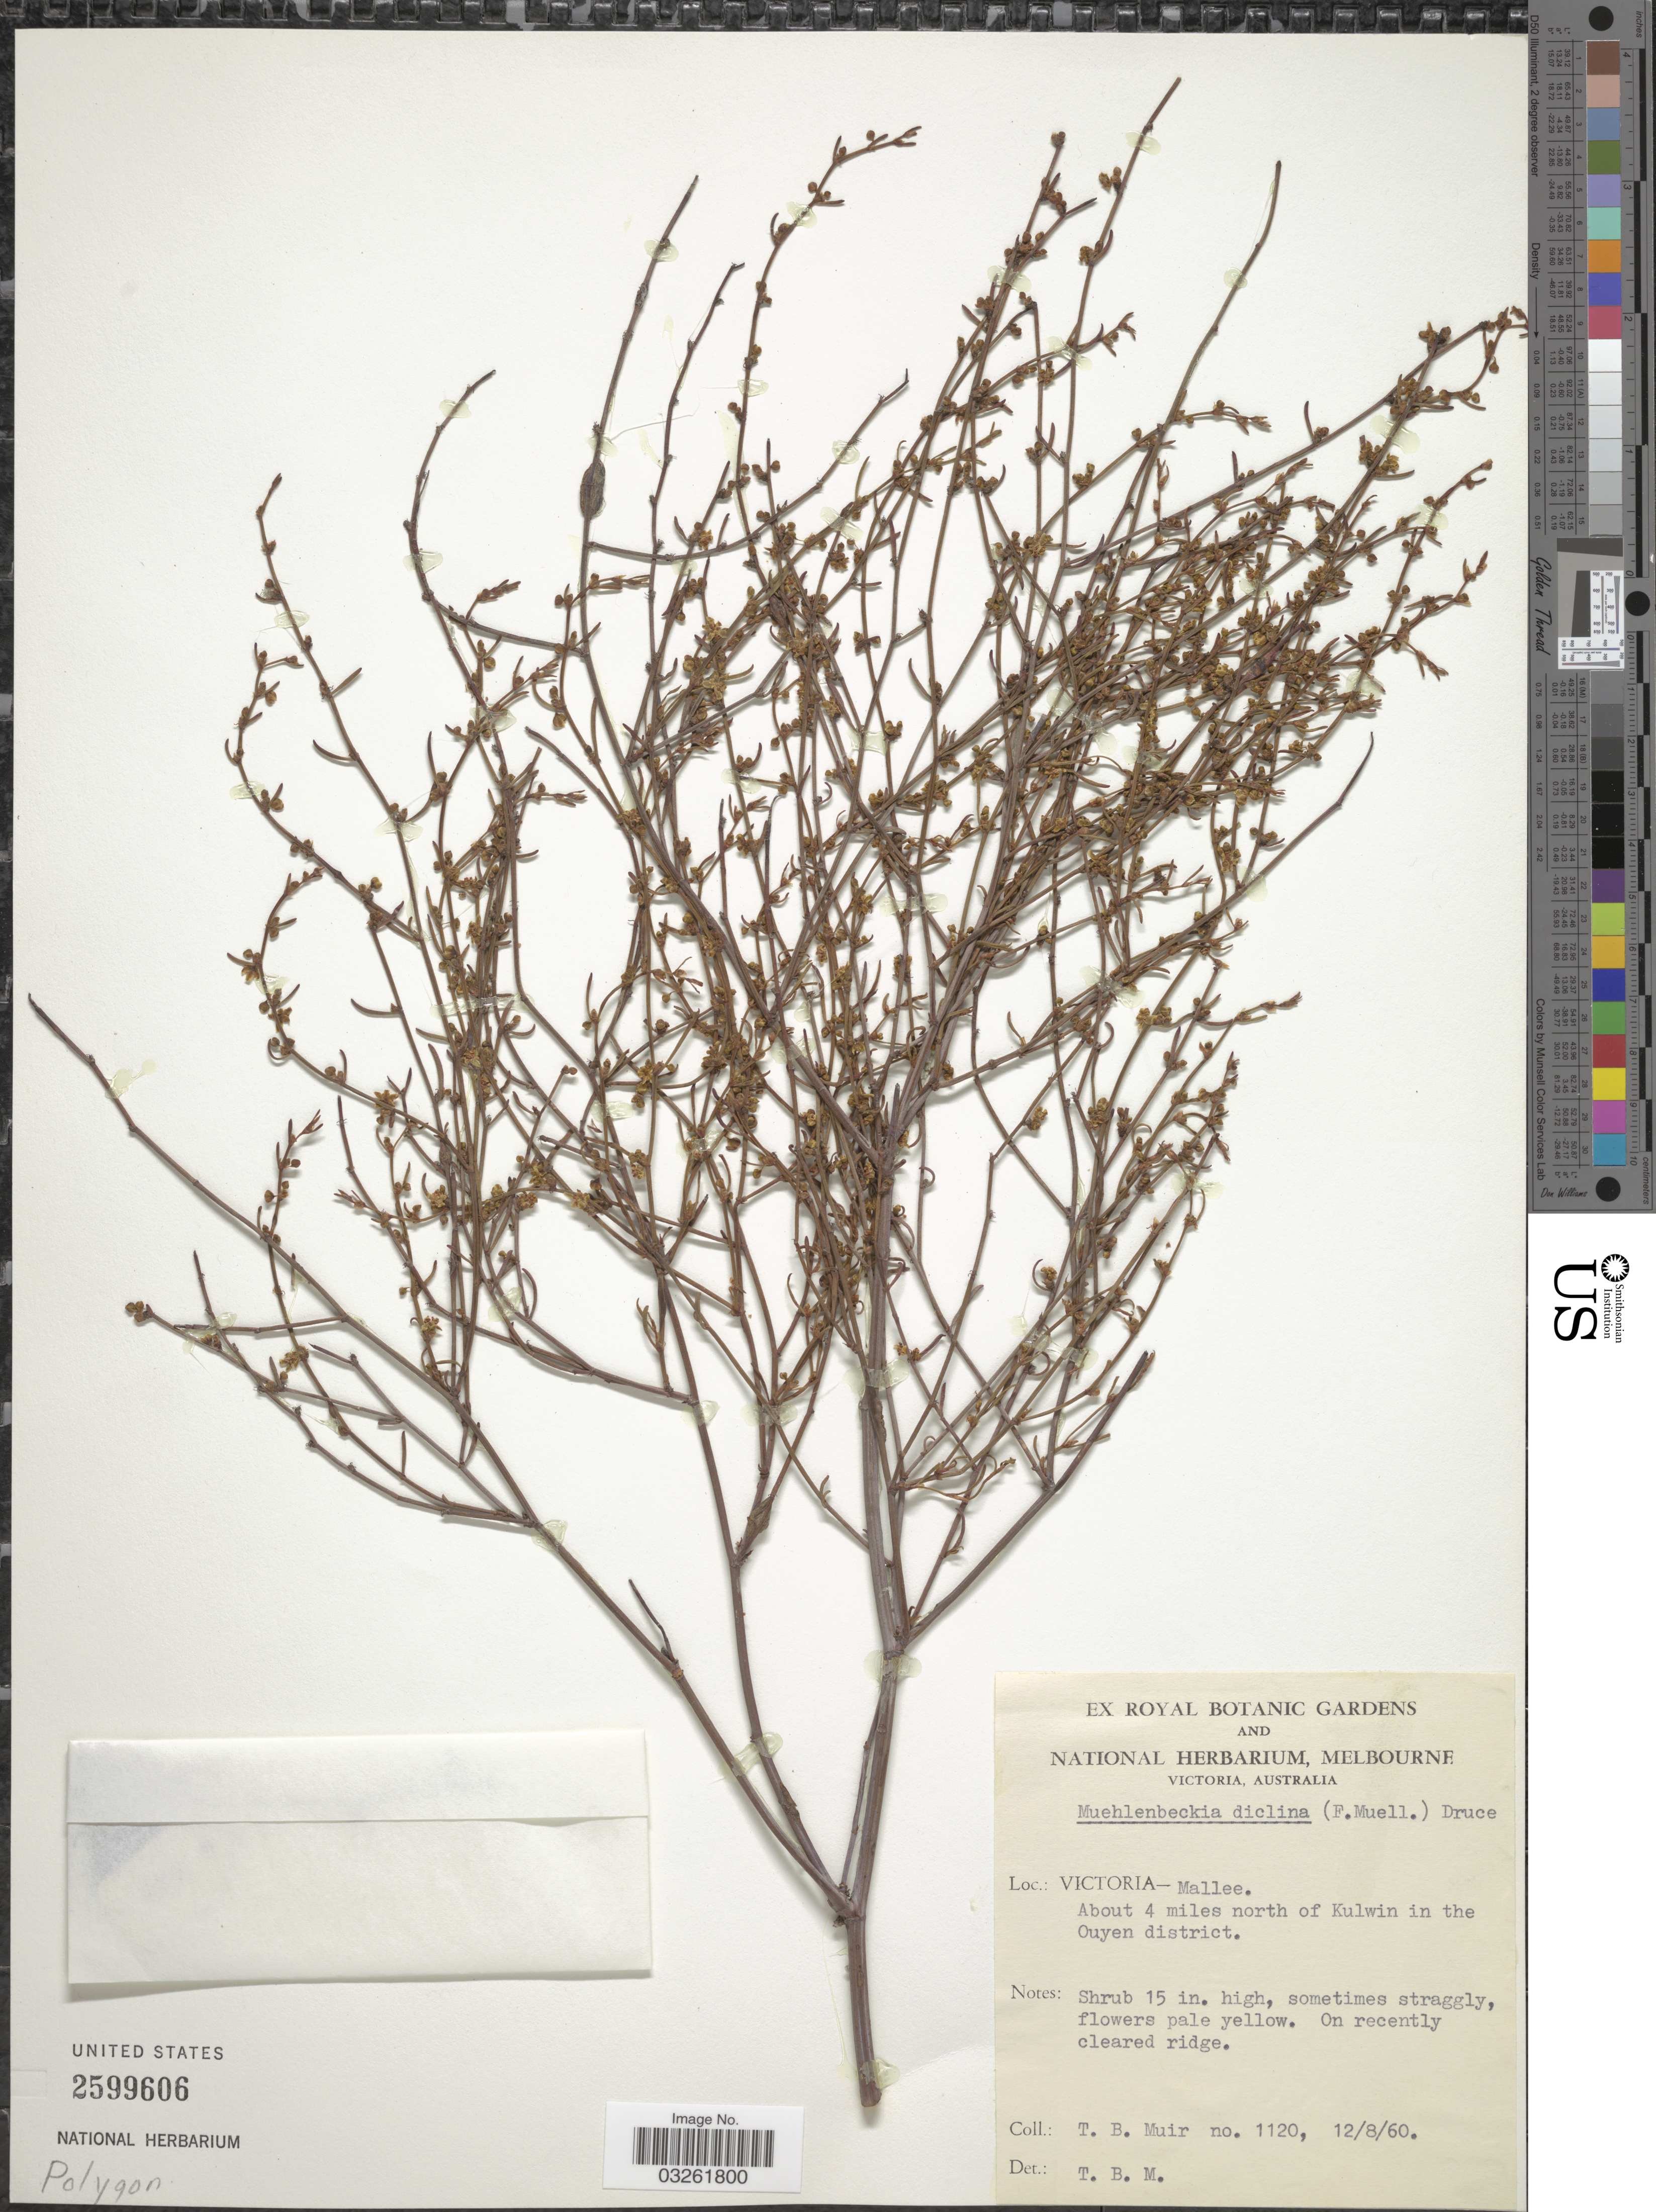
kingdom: Plantae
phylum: Tracheophyta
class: Magnoliopsida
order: Caryophyllales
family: Polygonaceae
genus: Muehlenbeckia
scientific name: Muehlenbeckia diclina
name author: (F. Muell.) F. Muell.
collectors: T. Muir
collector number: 1120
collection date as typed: Transcribed d/m/y: 12/8/60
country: Australia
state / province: Victoria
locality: Victoria-Mallee. About 4 miles north of Kulwin in the Ouyen district.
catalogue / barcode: US 2599606